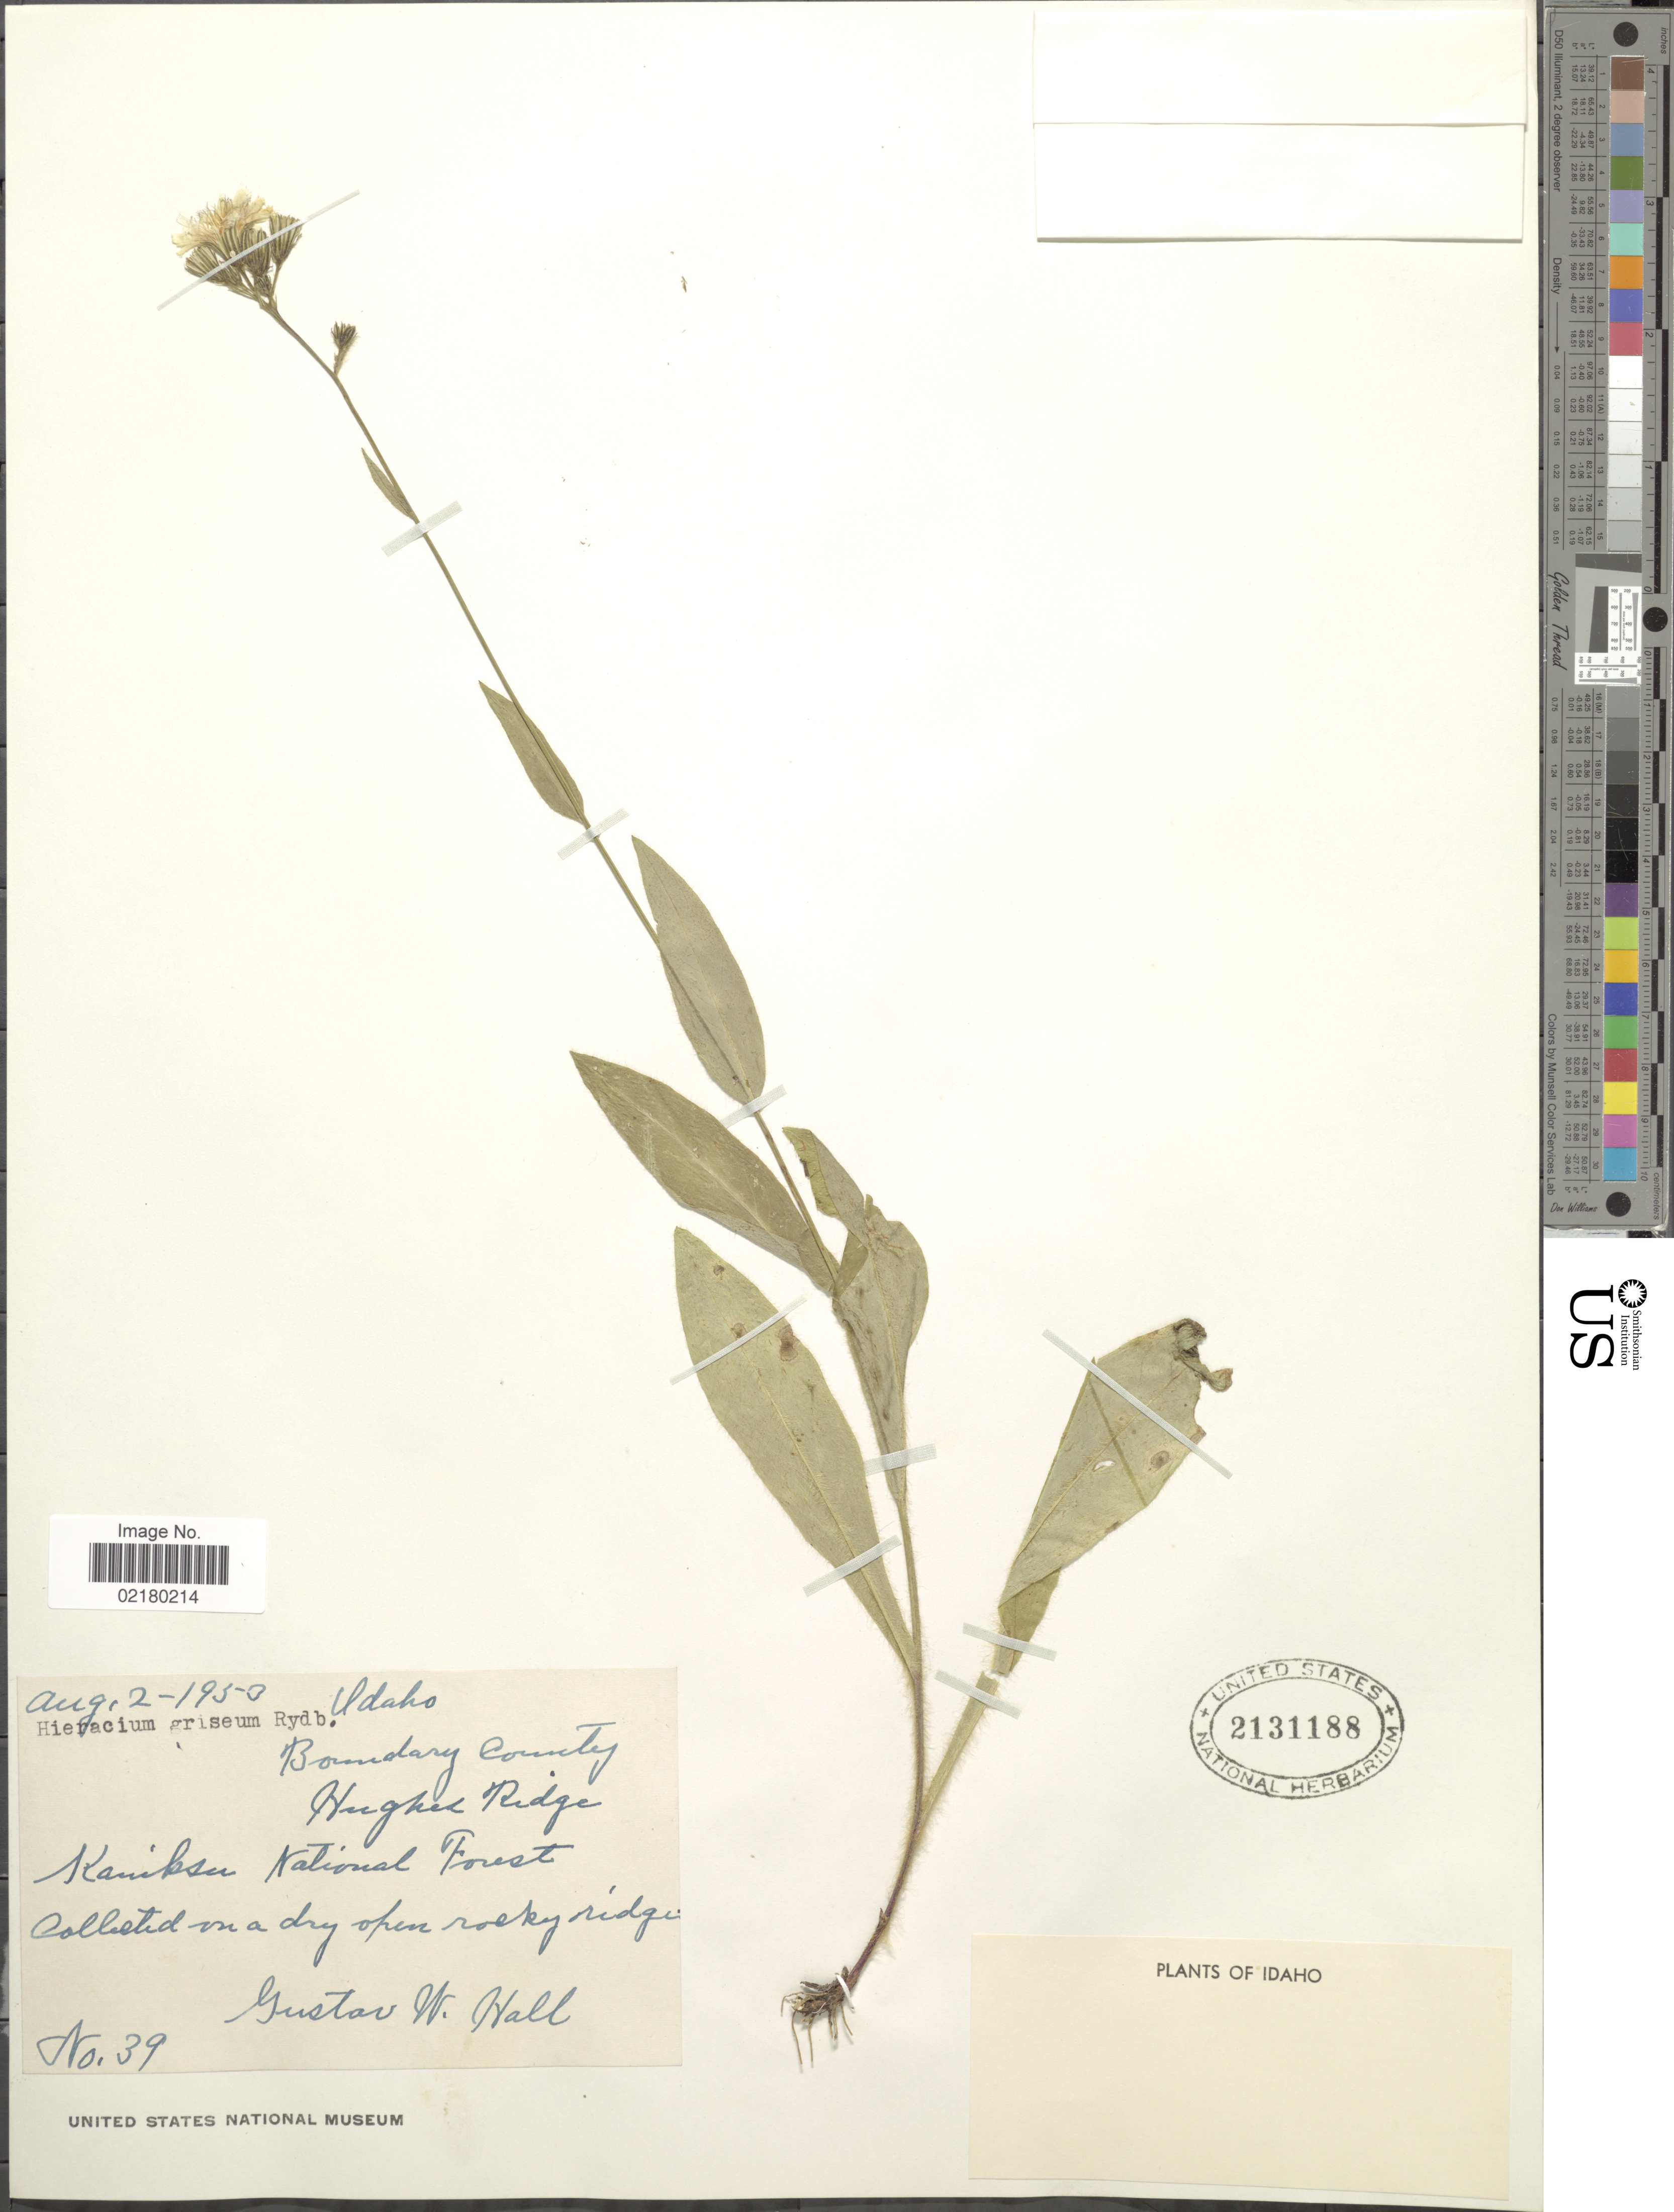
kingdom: Plantae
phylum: Tracheophyta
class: Magnoliopsida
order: Asterales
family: Asteraceae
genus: Hieracium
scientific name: Hieracium griseum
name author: Rydb.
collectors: G. Hall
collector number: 39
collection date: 1953-08-02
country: United States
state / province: Idaho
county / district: Boundary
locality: Highest Ridge, Kaniksen National Forest, on a dry open rocky ridge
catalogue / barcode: US 2131188